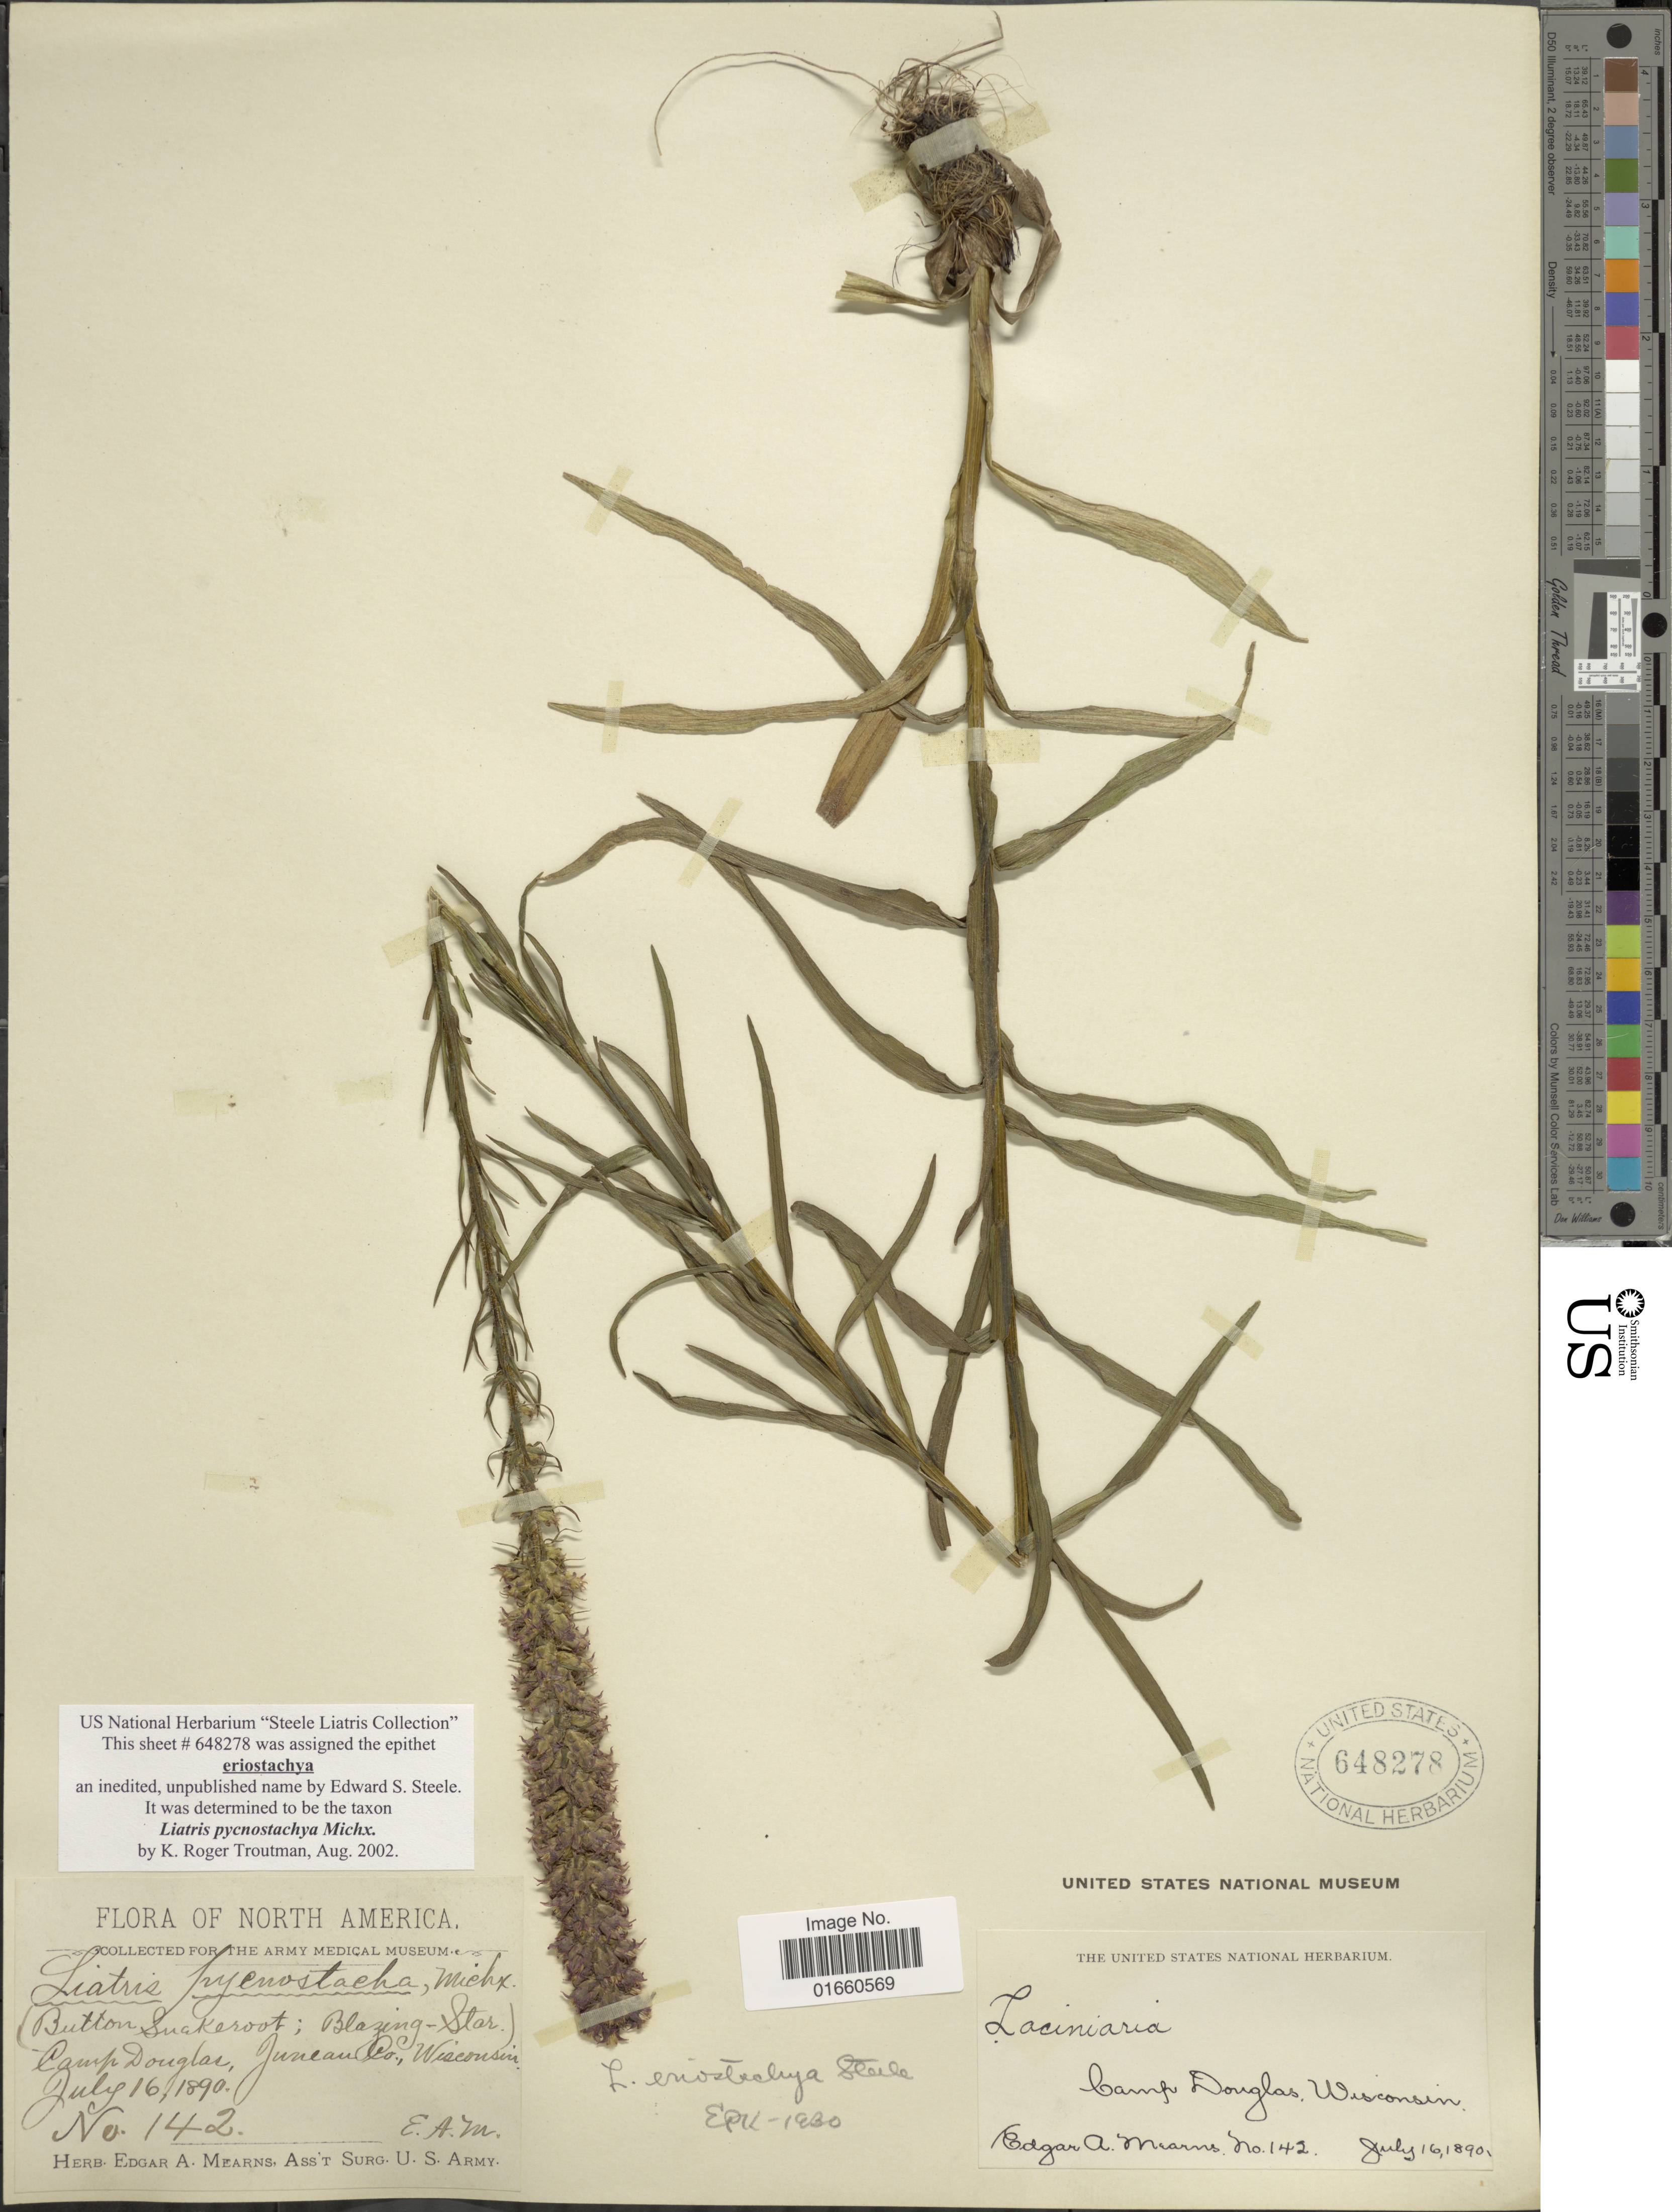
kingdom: Plantae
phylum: Tracheophyta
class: Magnoliopsida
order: Asterales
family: Asteraceae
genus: Liatris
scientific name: Liatris pycnostachya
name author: Michx.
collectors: E. A. Mearns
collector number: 142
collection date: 1890-07-16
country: United States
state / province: Wisconsin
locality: Camp Douglas, Juneau Co.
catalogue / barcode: US 648278